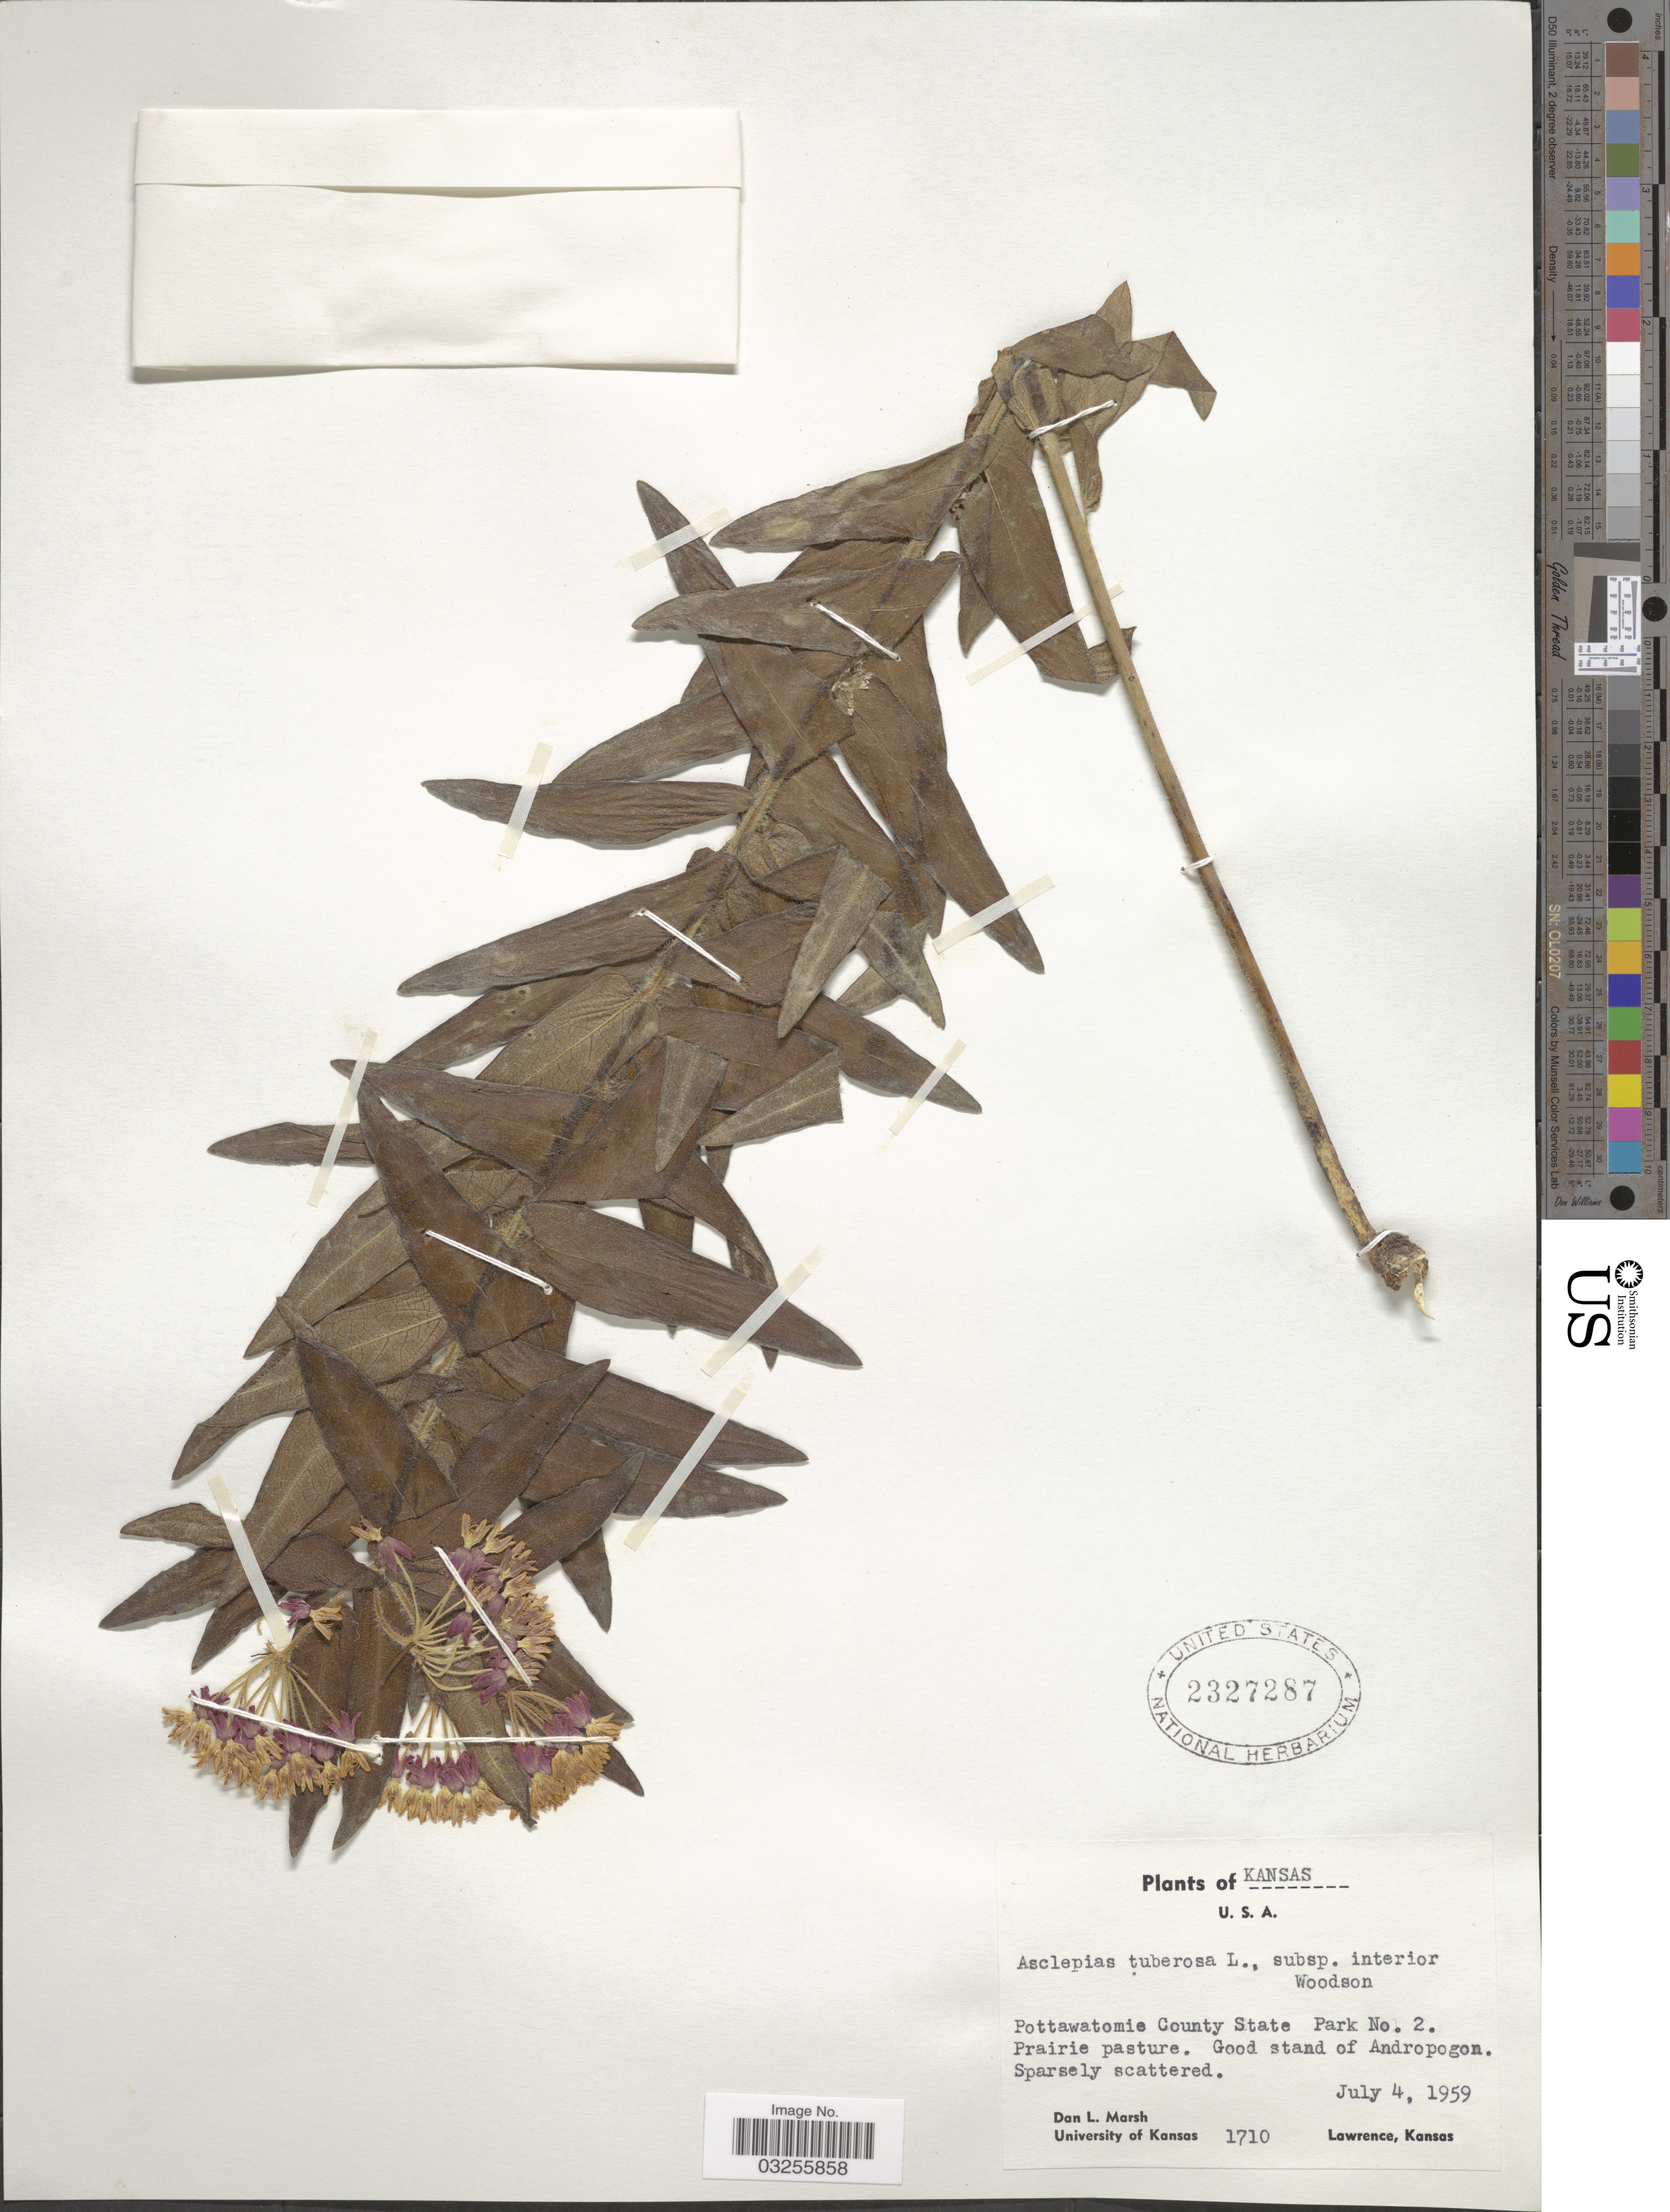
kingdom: Plantae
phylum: Tracheophyta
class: Magnoliopsida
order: Gentianales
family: Apocynaceae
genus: Asclepias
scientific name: Asclepias tuberosa subsp. interior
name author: Woodson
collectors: D. L. Marsh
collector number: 1710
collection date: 1959-07-04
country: United States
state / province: Kansas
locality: Pottawatomie County State Park No. 2. Prairie pasture. Good stand of Andropogon.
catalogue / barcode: US 2327287